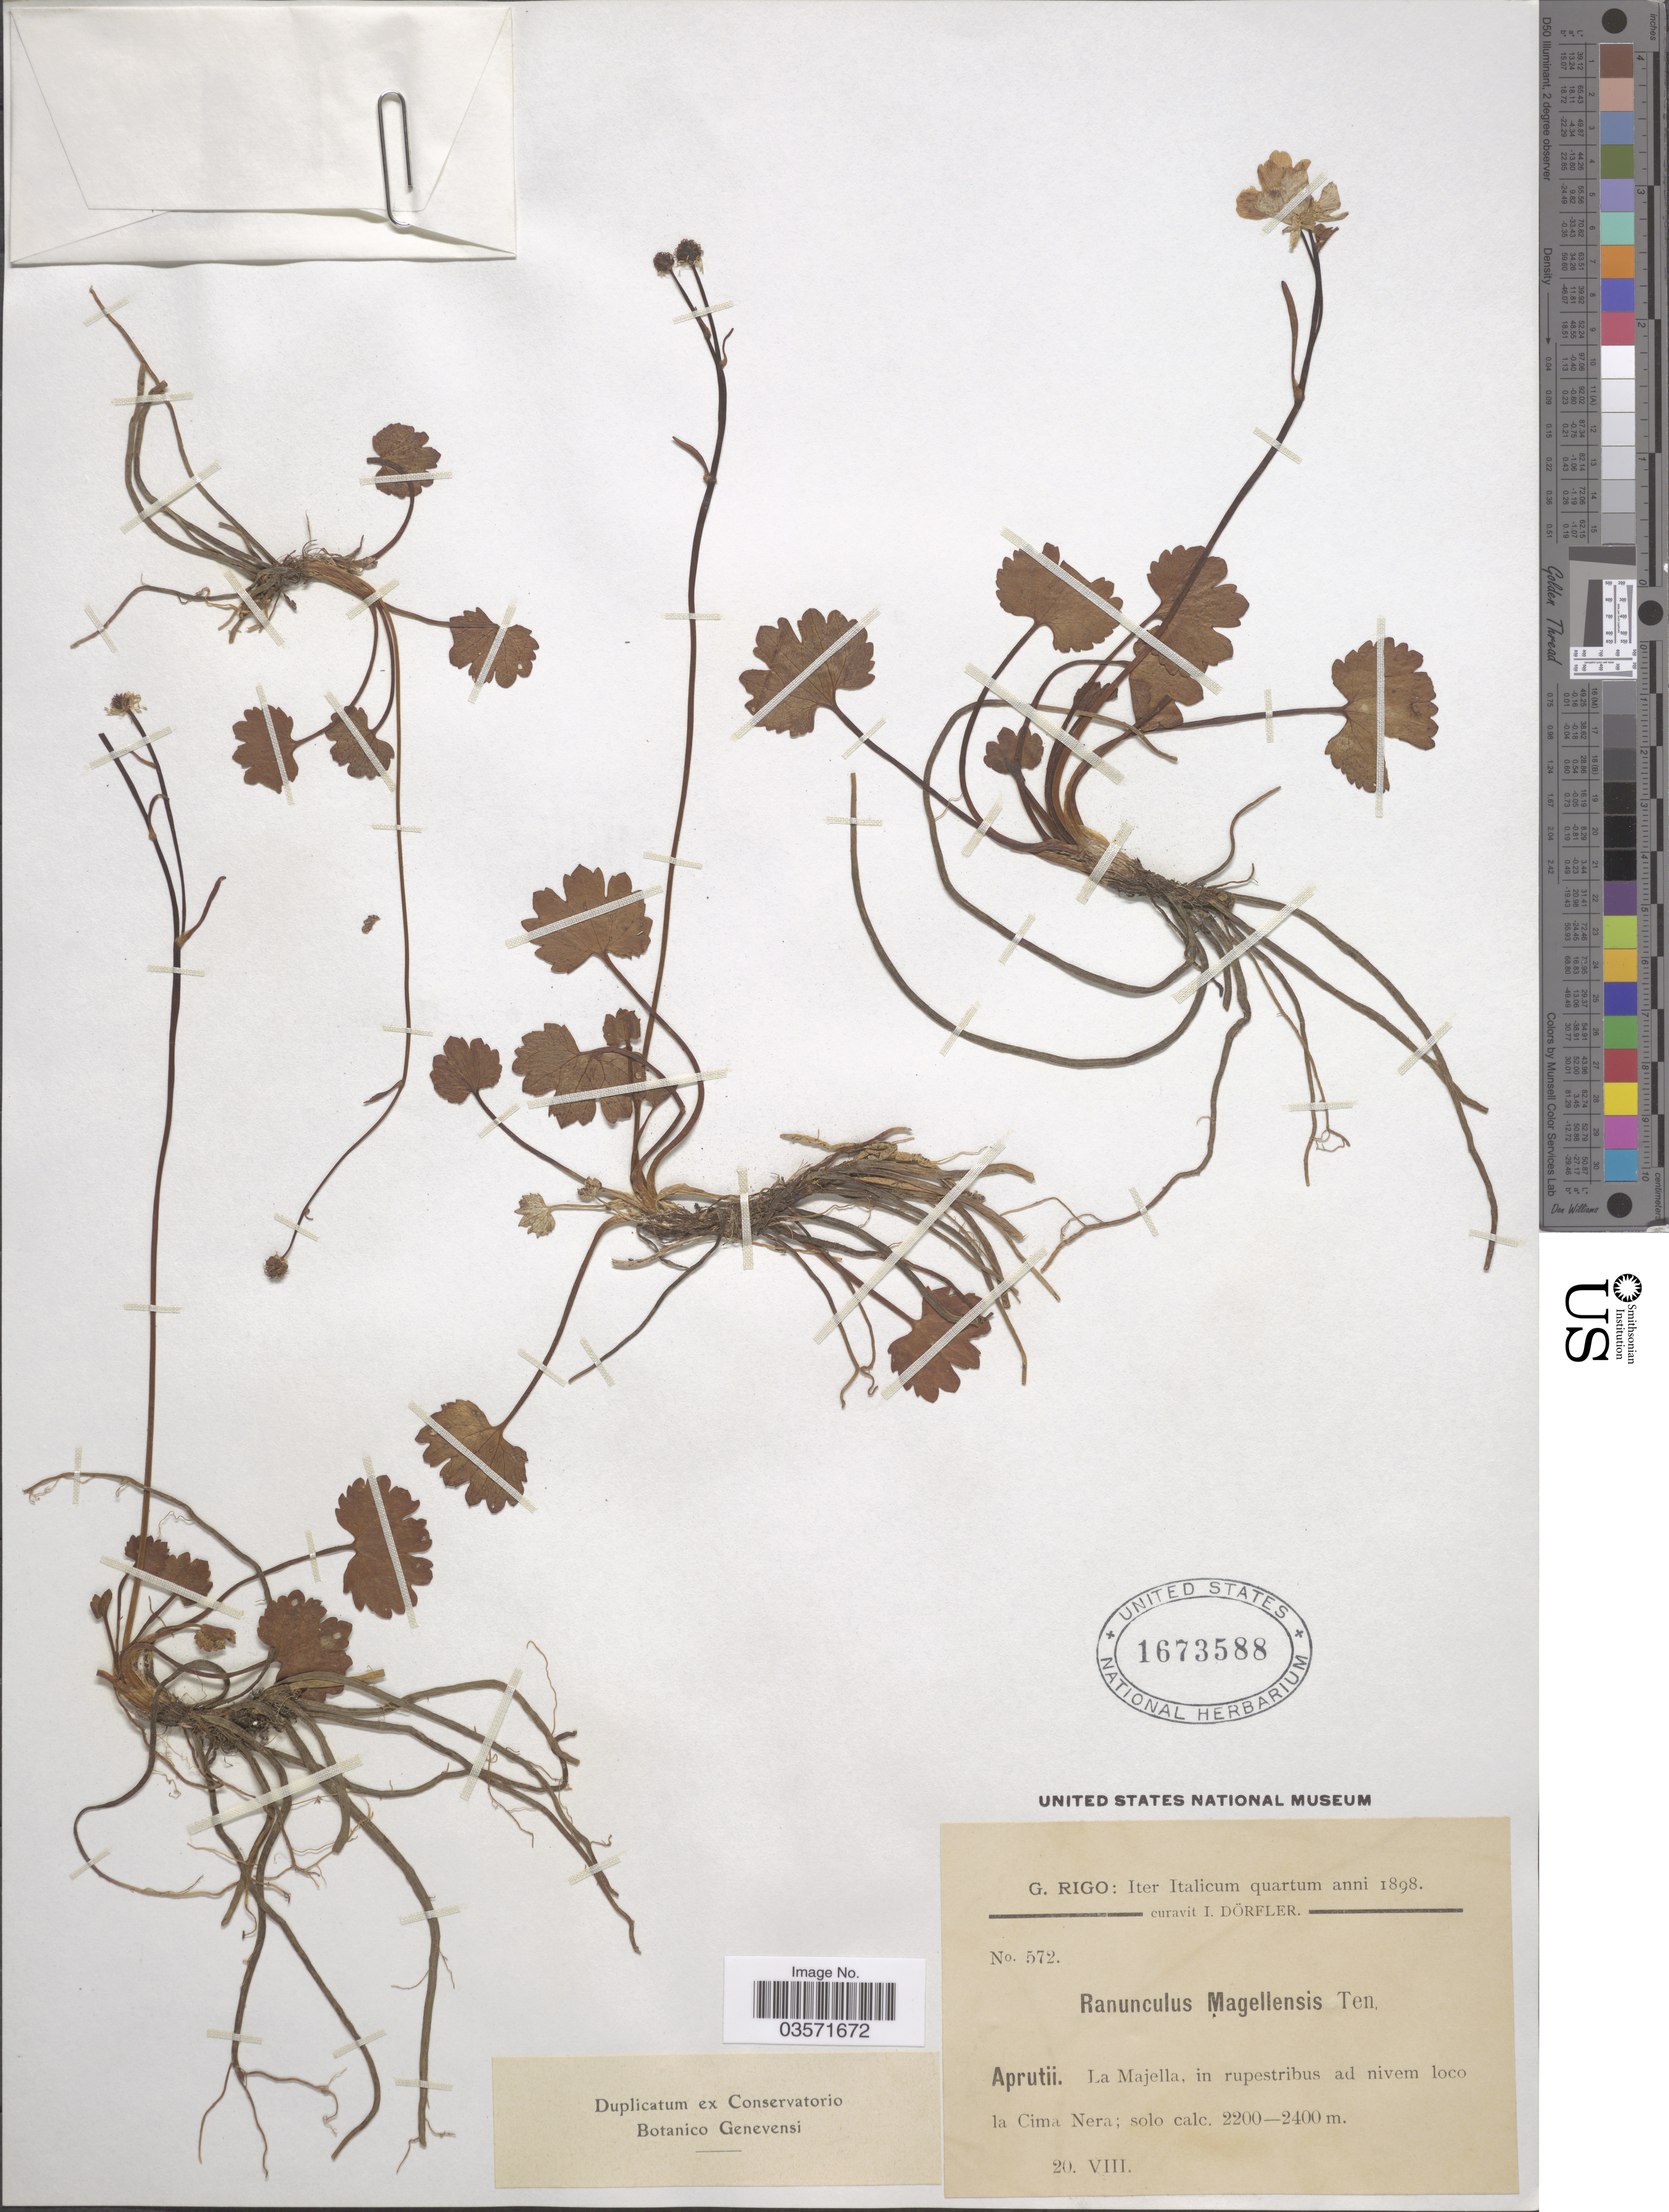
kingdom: Plantae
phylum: Tracheophyta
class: Magnoliopsida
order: Ranunculales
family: Ranunculaceae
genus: Ranunculus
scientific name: Ranunculus magellensis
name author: Ten.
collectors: G. Rigo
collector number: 572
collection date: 1898-08-20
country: Italy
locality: Iter Italicum quartum. Aprutii. La Majella, in rupestribus ad nivem loco la Cima Nera; solo calc.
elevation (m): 2200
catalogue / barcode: US 1673588